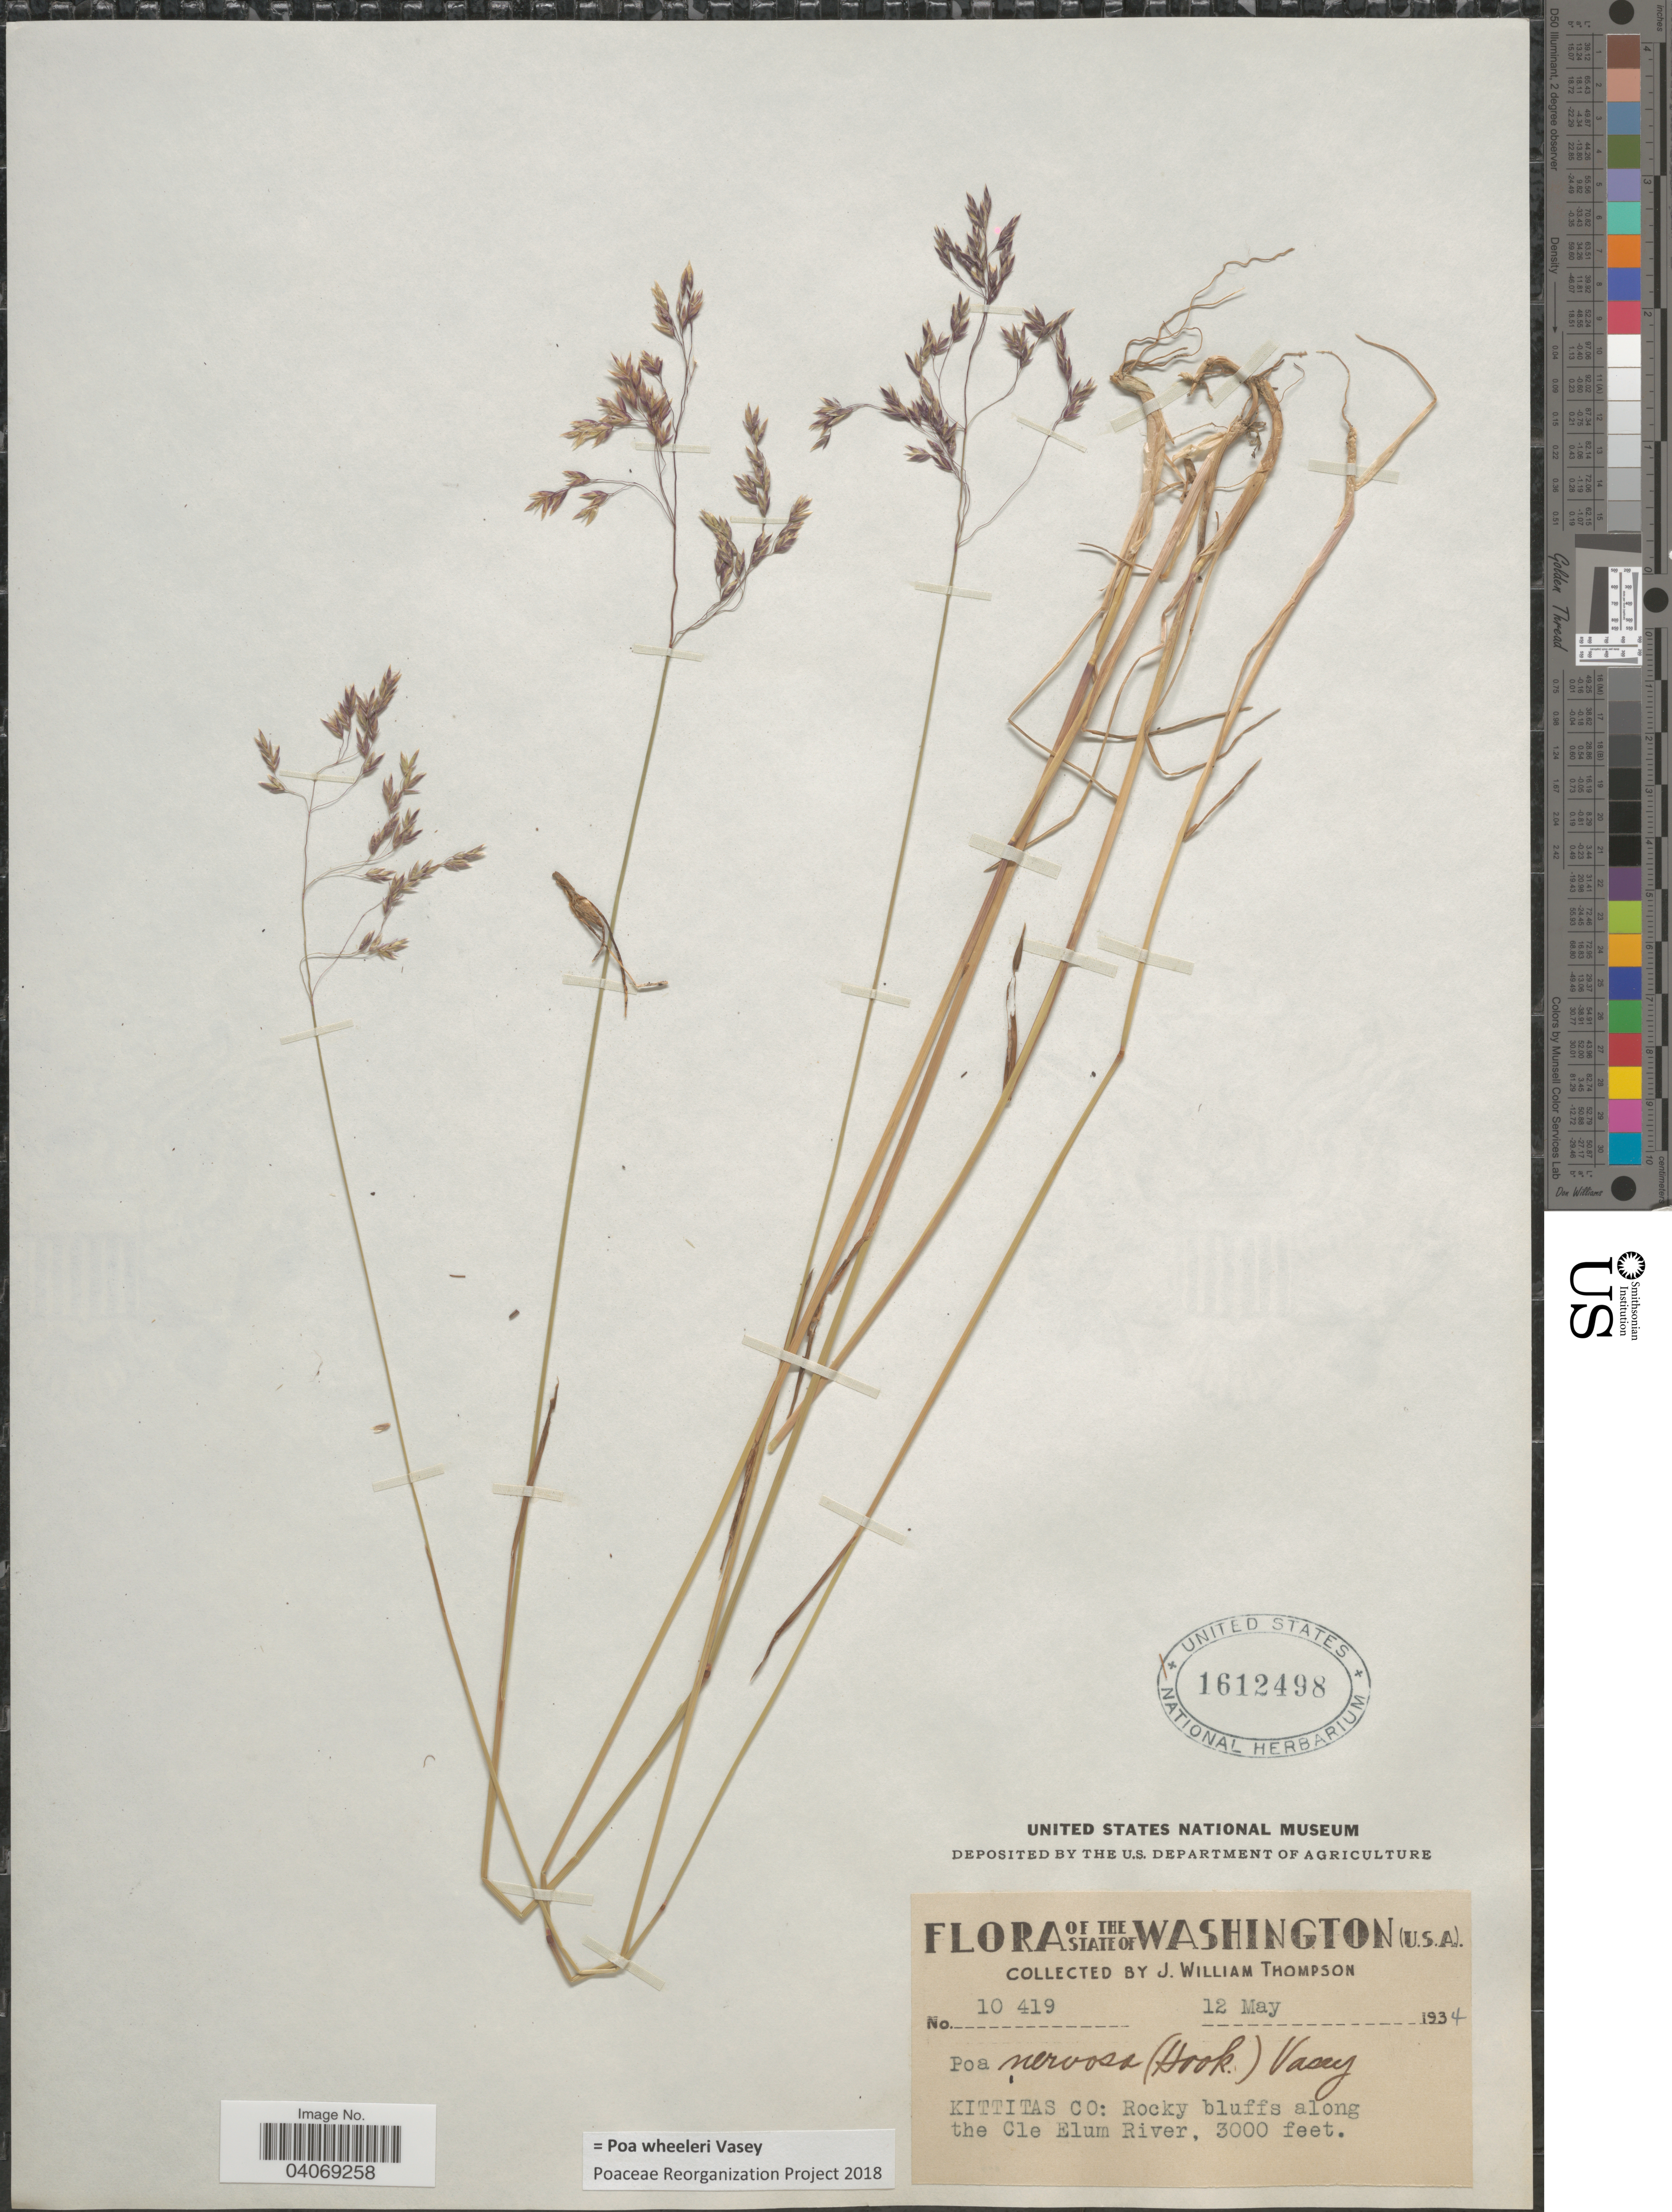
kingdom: Plantae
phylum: Tracheophyta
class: Liliopsida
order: Poales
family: Poaceae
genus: Poa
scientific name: Poa wheeleri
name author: Vasey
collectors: J. W. Thompson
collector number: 10419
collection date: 1934-05-12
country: United States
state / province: Washington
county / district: Kittitas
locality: Kittitas Co: Rocky bluffs along the Cle Elum River.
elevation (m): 914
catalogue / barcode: US 1612498